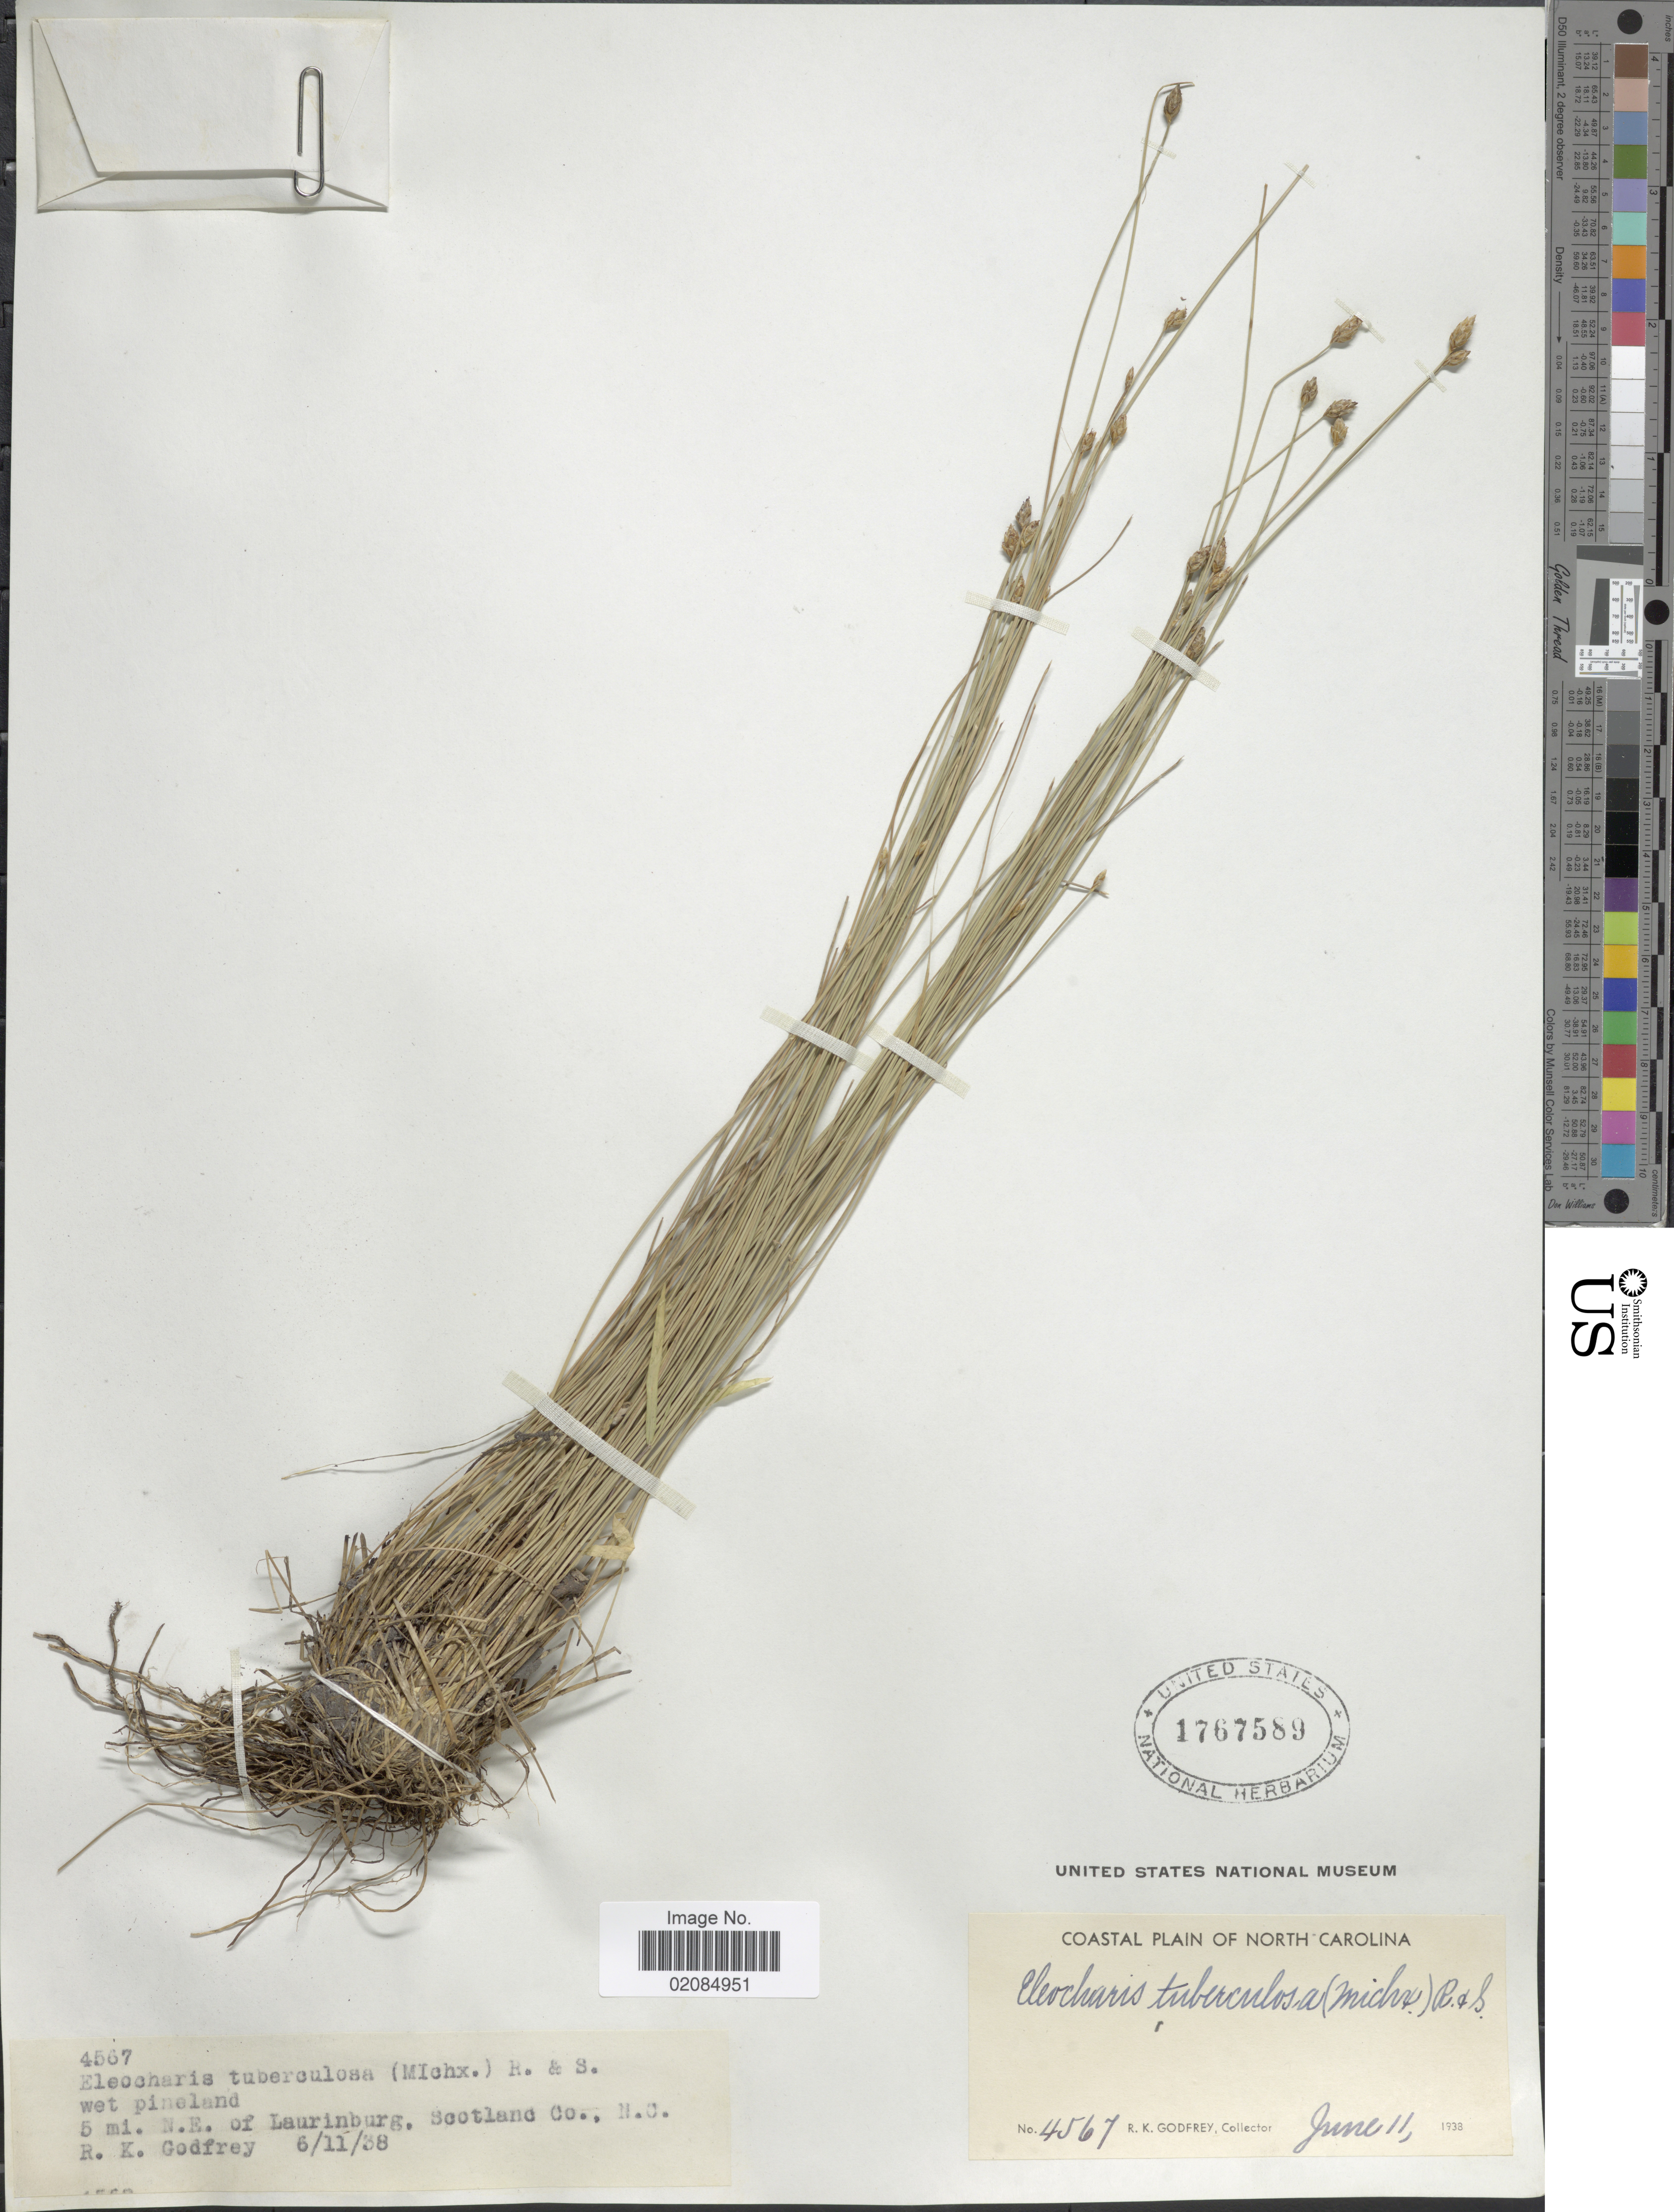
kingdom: Plantae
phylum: Tracheophyta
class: Liliopsida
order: Poales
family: Cyperaceae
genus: Eleocharis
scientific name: Eleocharis tuberculosa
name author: (Michx.) Roem. & Schult.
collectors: R. K. Godfrey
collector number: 4567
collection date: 1938-06-11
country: United States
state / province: North Carolina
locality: Coastal Plain of North Carolina. 5 mi, N.E. of Laurinburg, Scotland Co., N.C.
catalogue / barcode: US 1767589